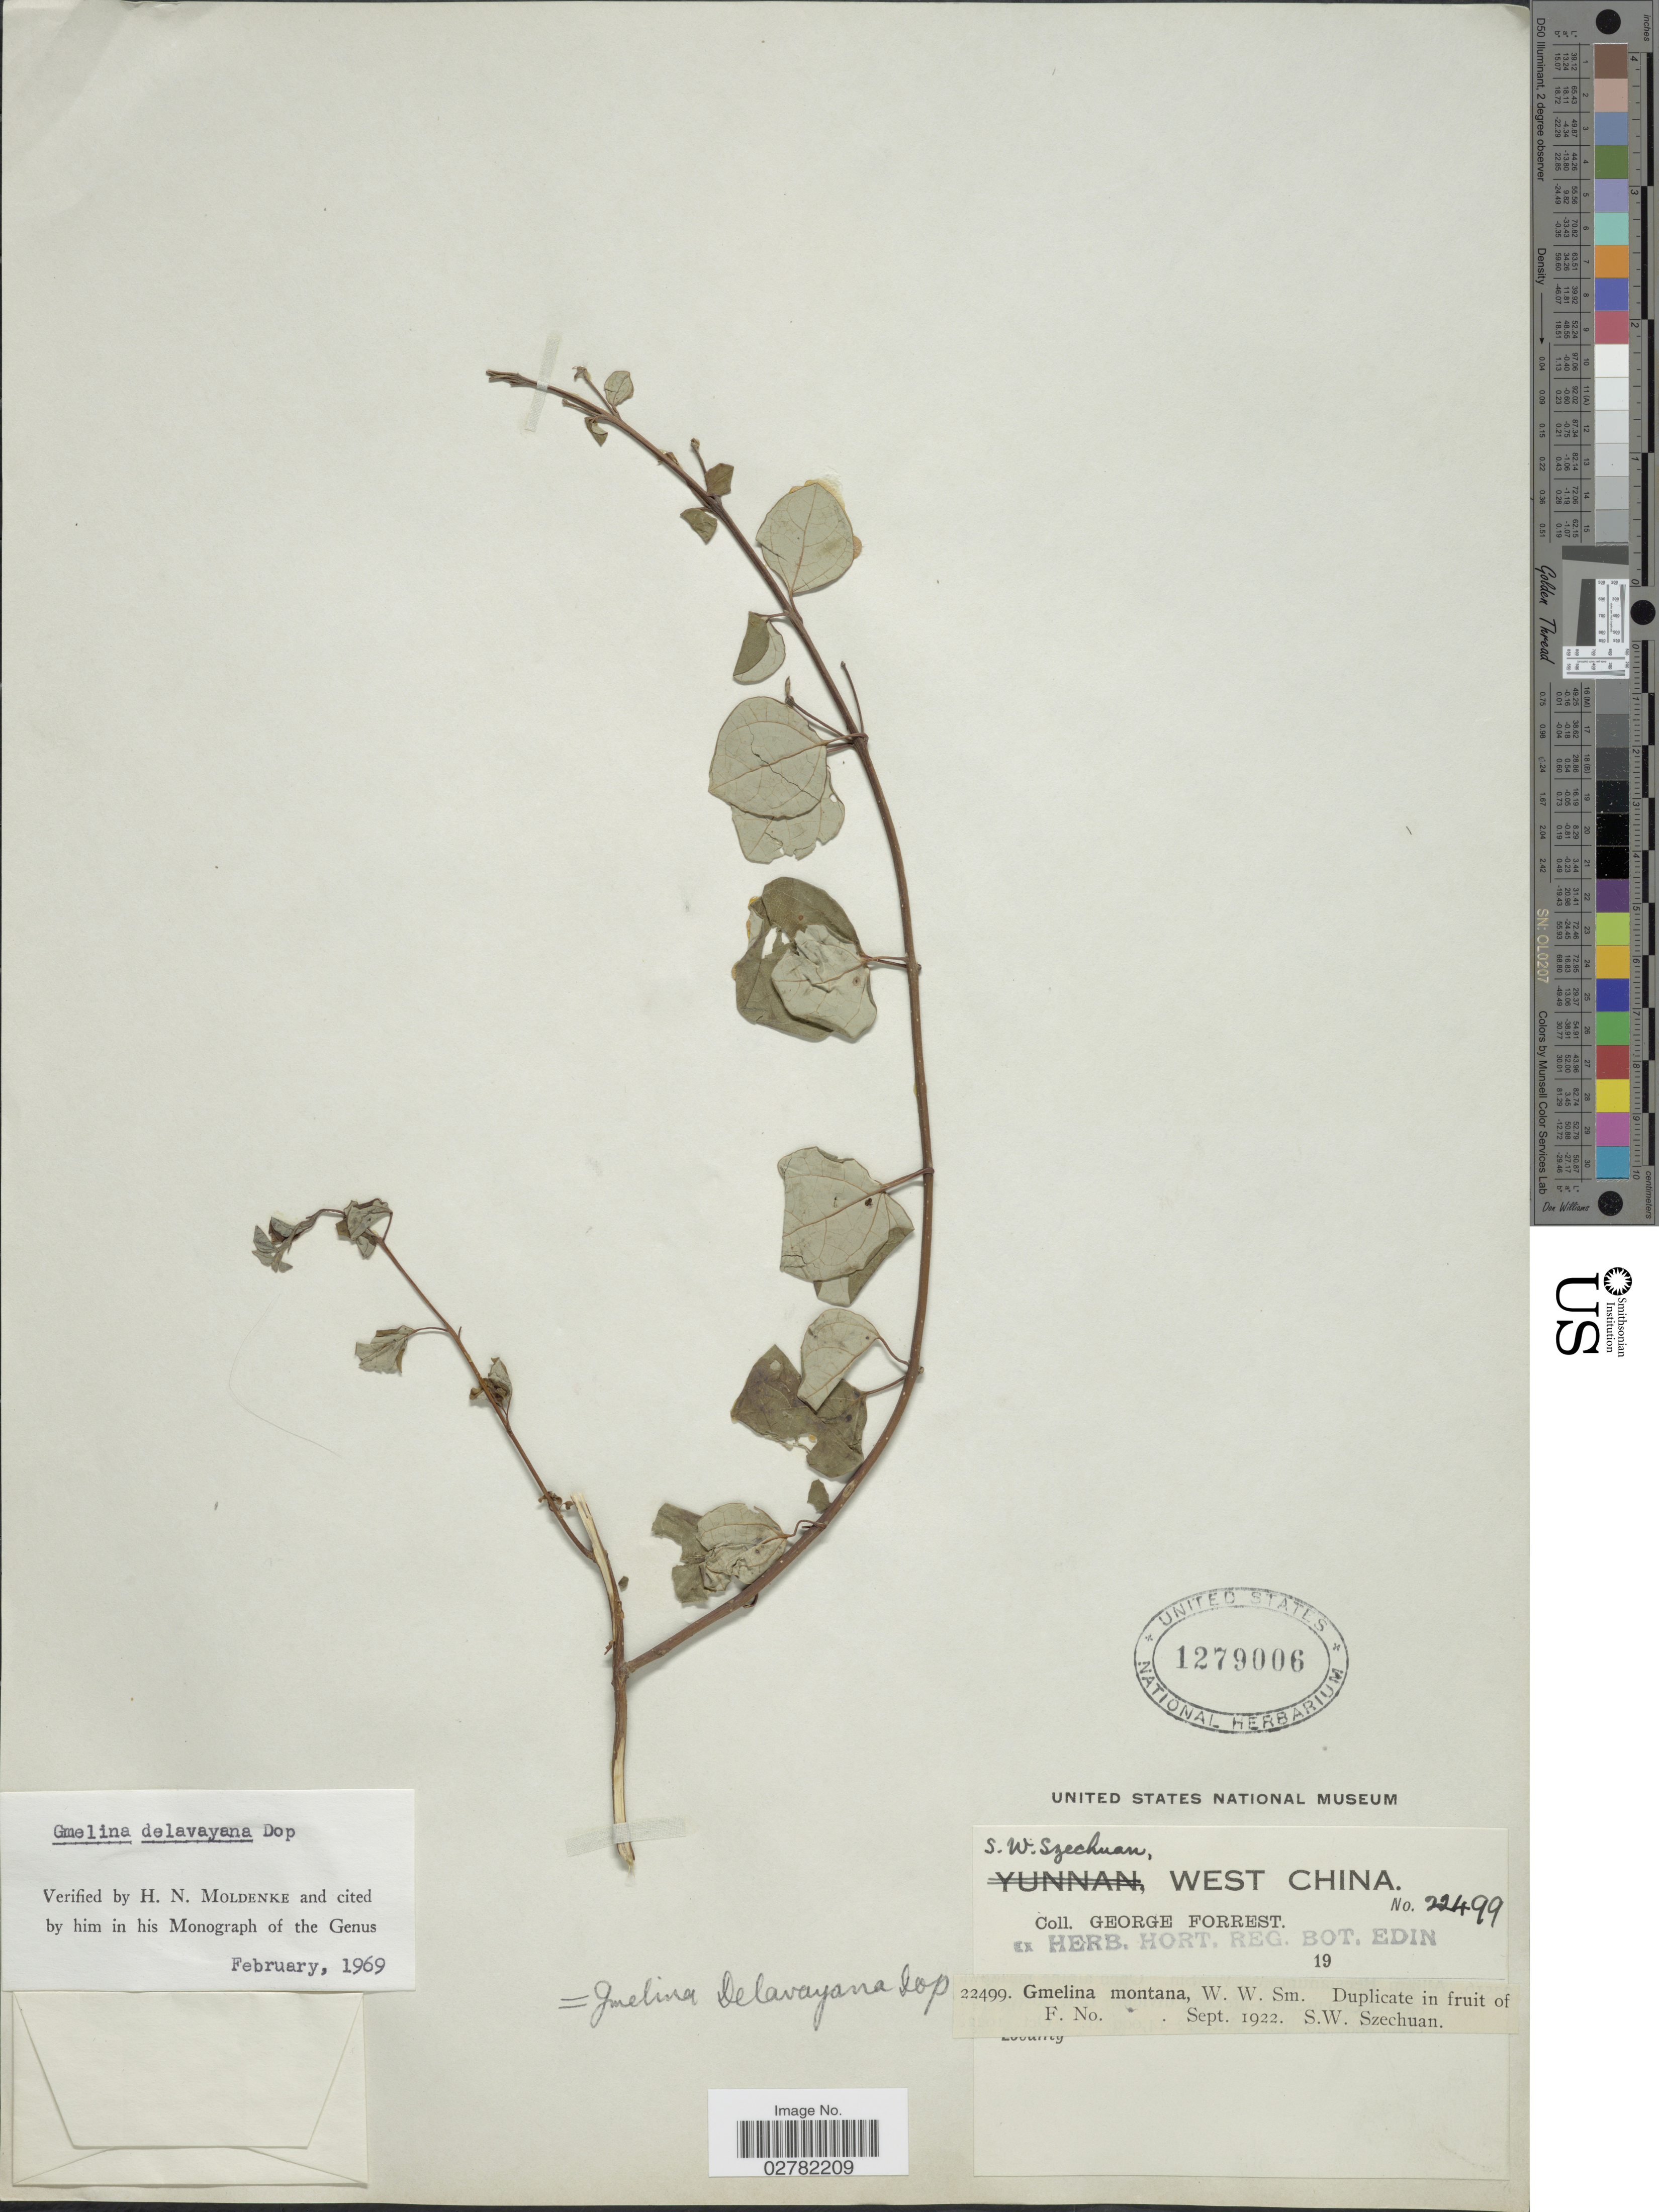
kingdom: Plantae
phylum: Tracheophyta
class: Magnoliopsida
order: Lamiales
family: Lamiaceae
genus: Gmelina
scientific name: Gmelina delavayana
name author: Dop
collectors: G. Forrest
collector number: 22499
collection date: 1922-09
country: China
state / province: Sichuan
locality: S.W. Szechuan, West China.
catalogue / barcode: US 1279006